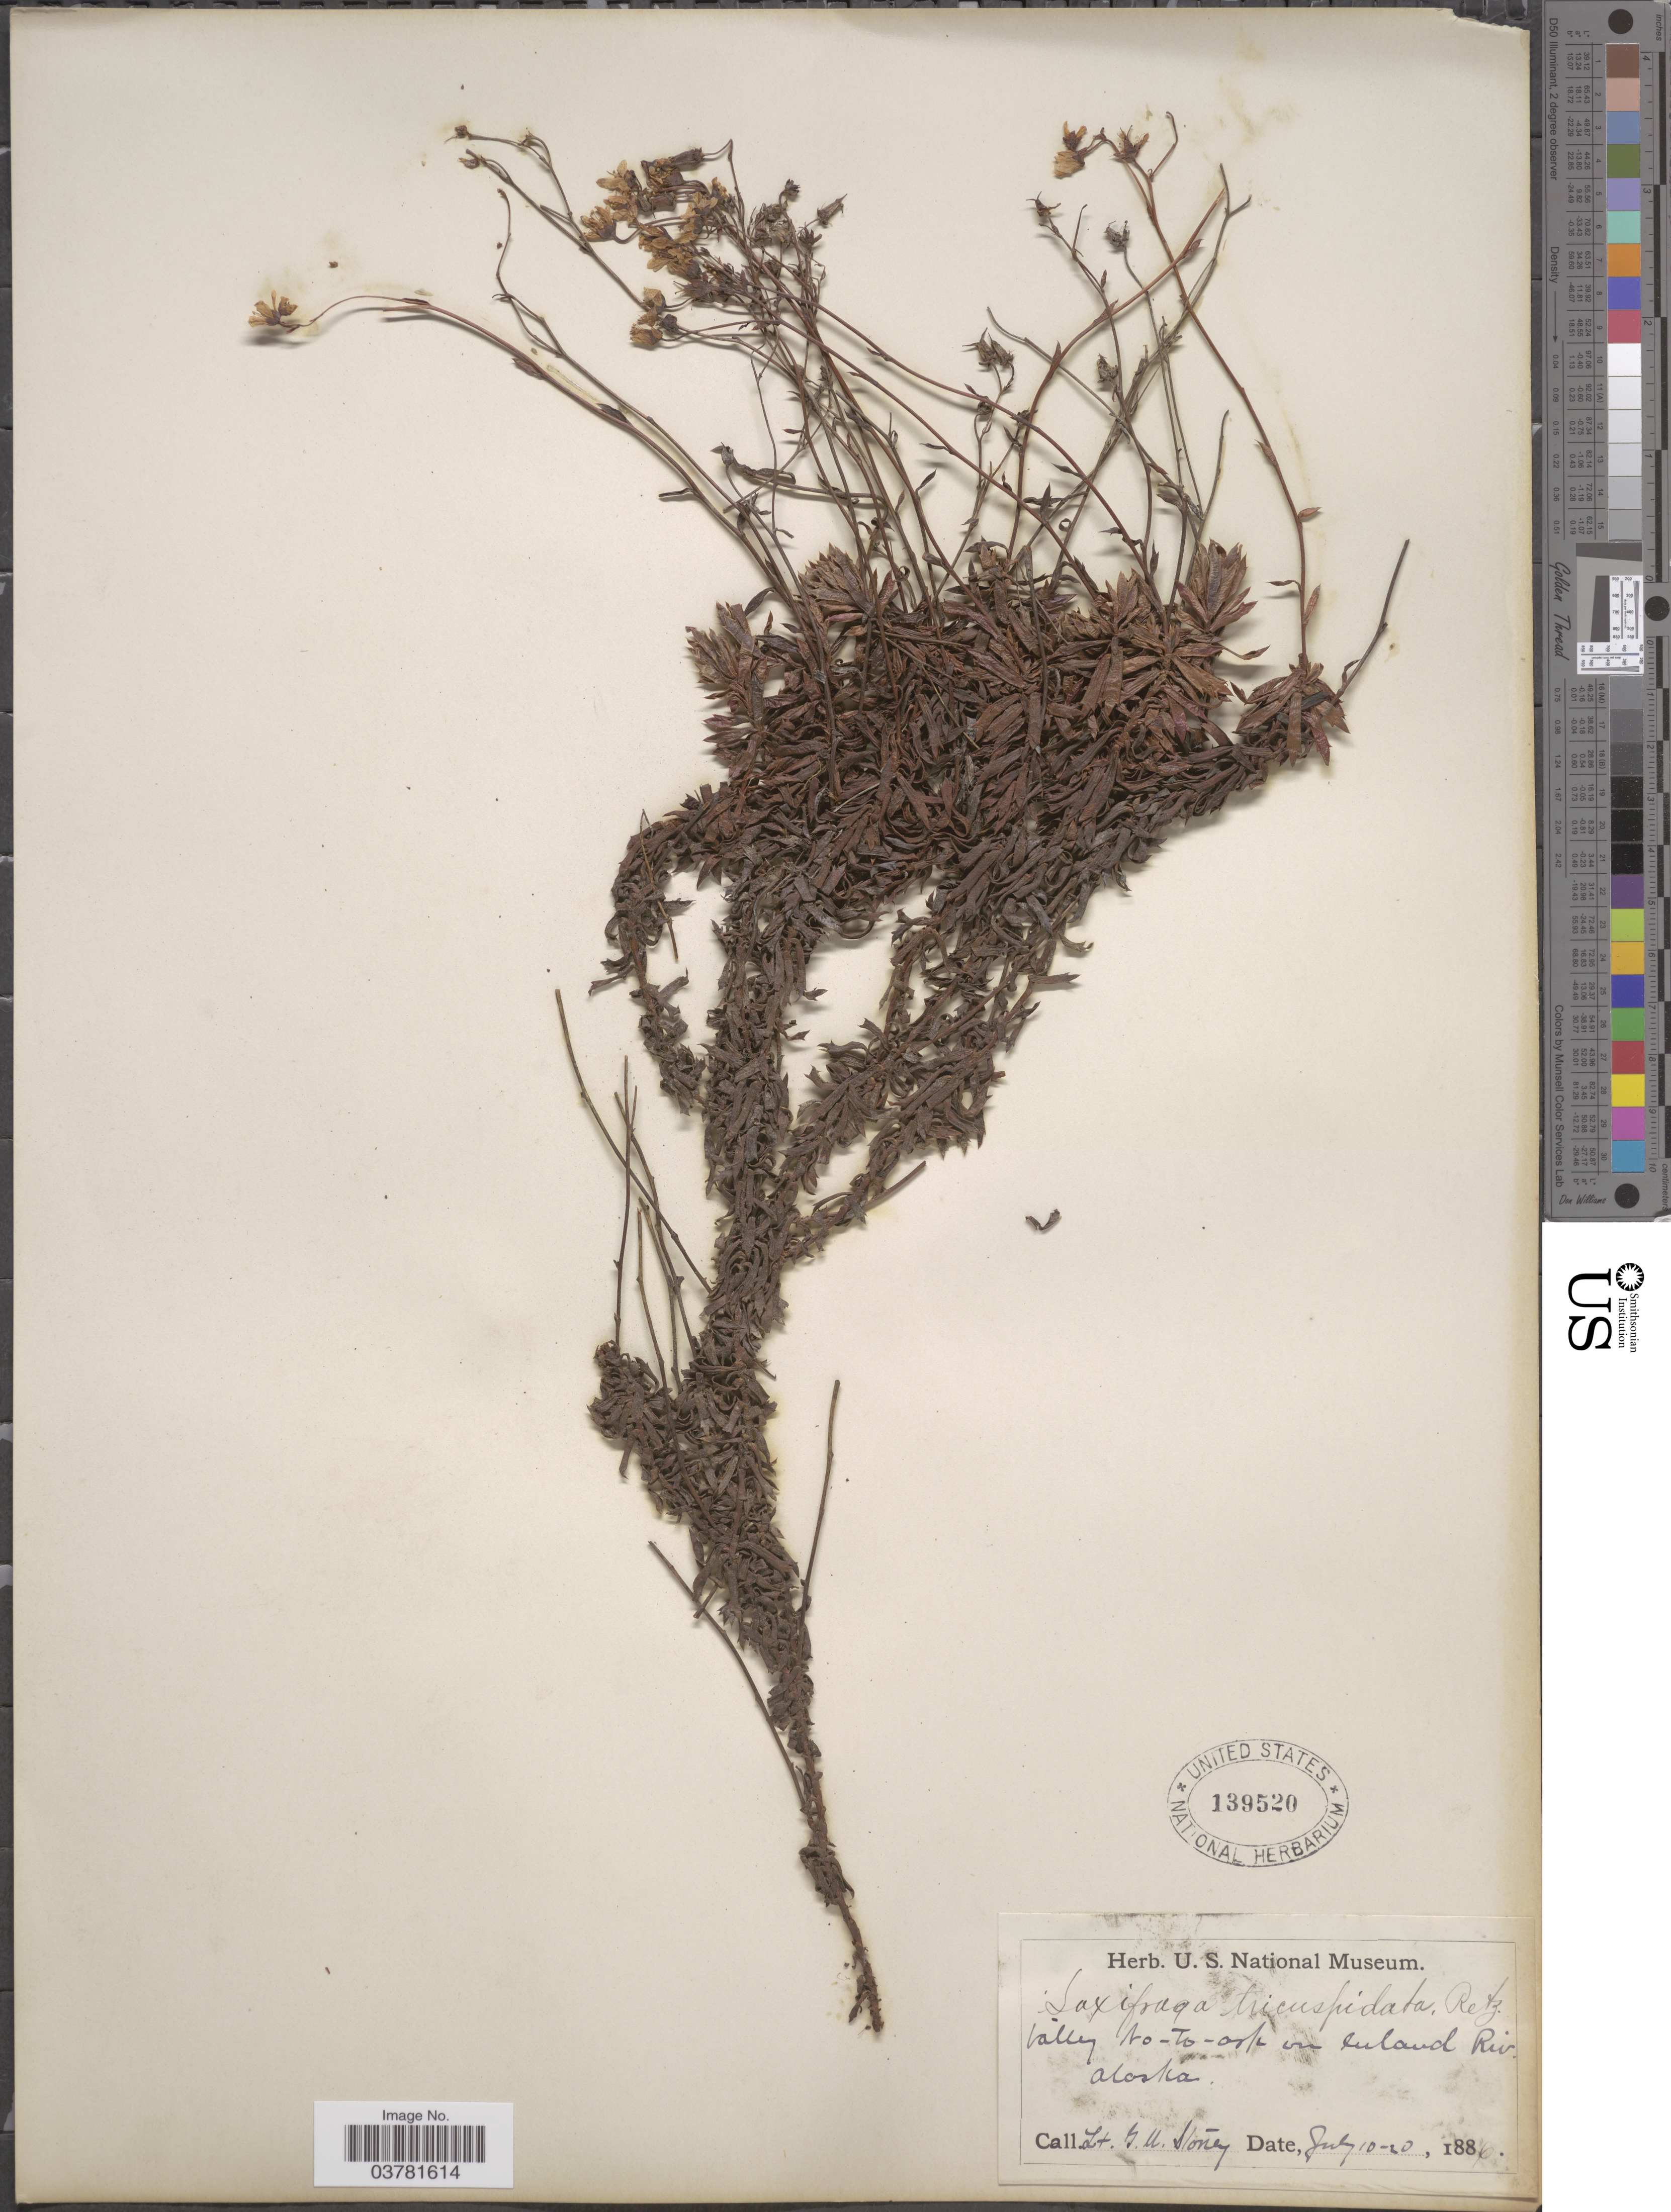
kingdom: Plantae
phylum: Tracheophyta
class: Magnoliopsida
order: Saxifragales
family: Saxifragaceae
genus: Saxifraga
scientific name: Saxifraga tricuspidata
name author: Rottb.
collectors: G. Stoney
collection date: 1886-07-10/1886-07-20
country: United States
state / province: Alaska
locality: Valley No-to-ark on Inland Riv.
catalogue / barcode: US 139520